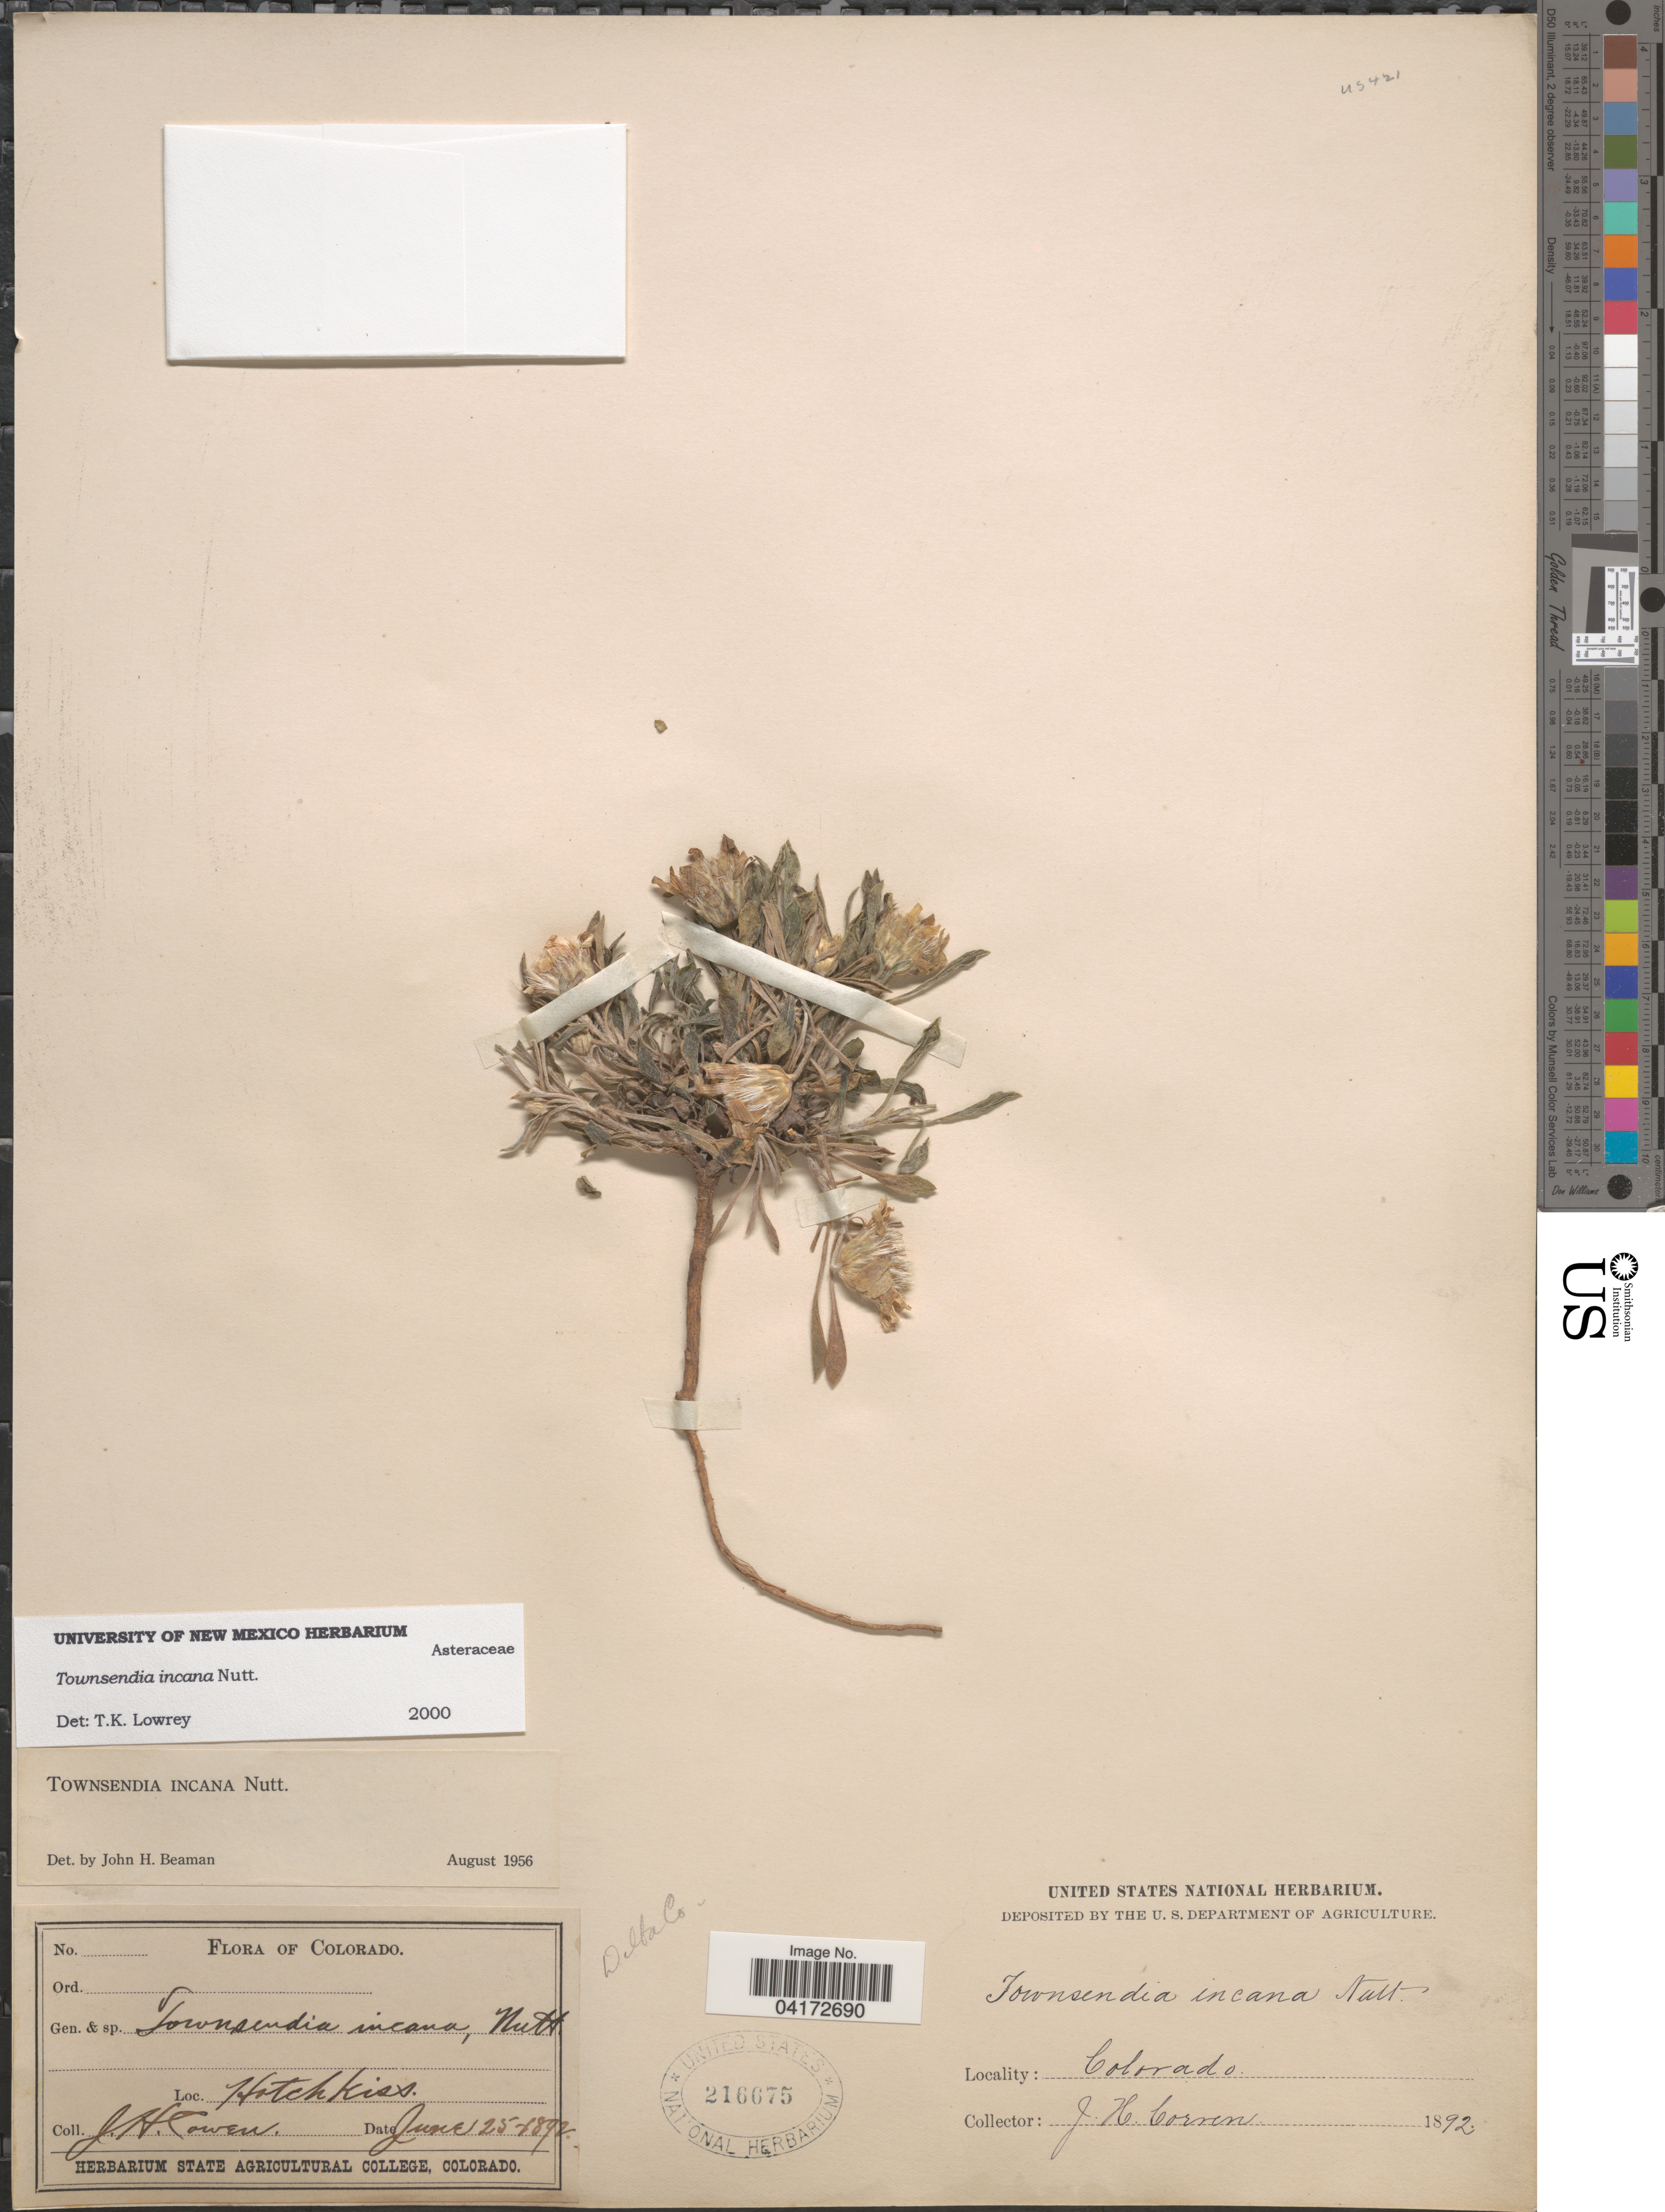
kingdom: Plantae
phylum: Tracheophyta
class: Magnoliopsida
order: Asterales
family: Asteraceae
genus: Townsendia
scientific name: Townsendia incana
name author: Nutt.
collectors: J. H. Cowen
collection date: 1892-06-25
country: United States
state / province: Colorado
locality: Hotchkiss.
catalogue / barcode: US 216675